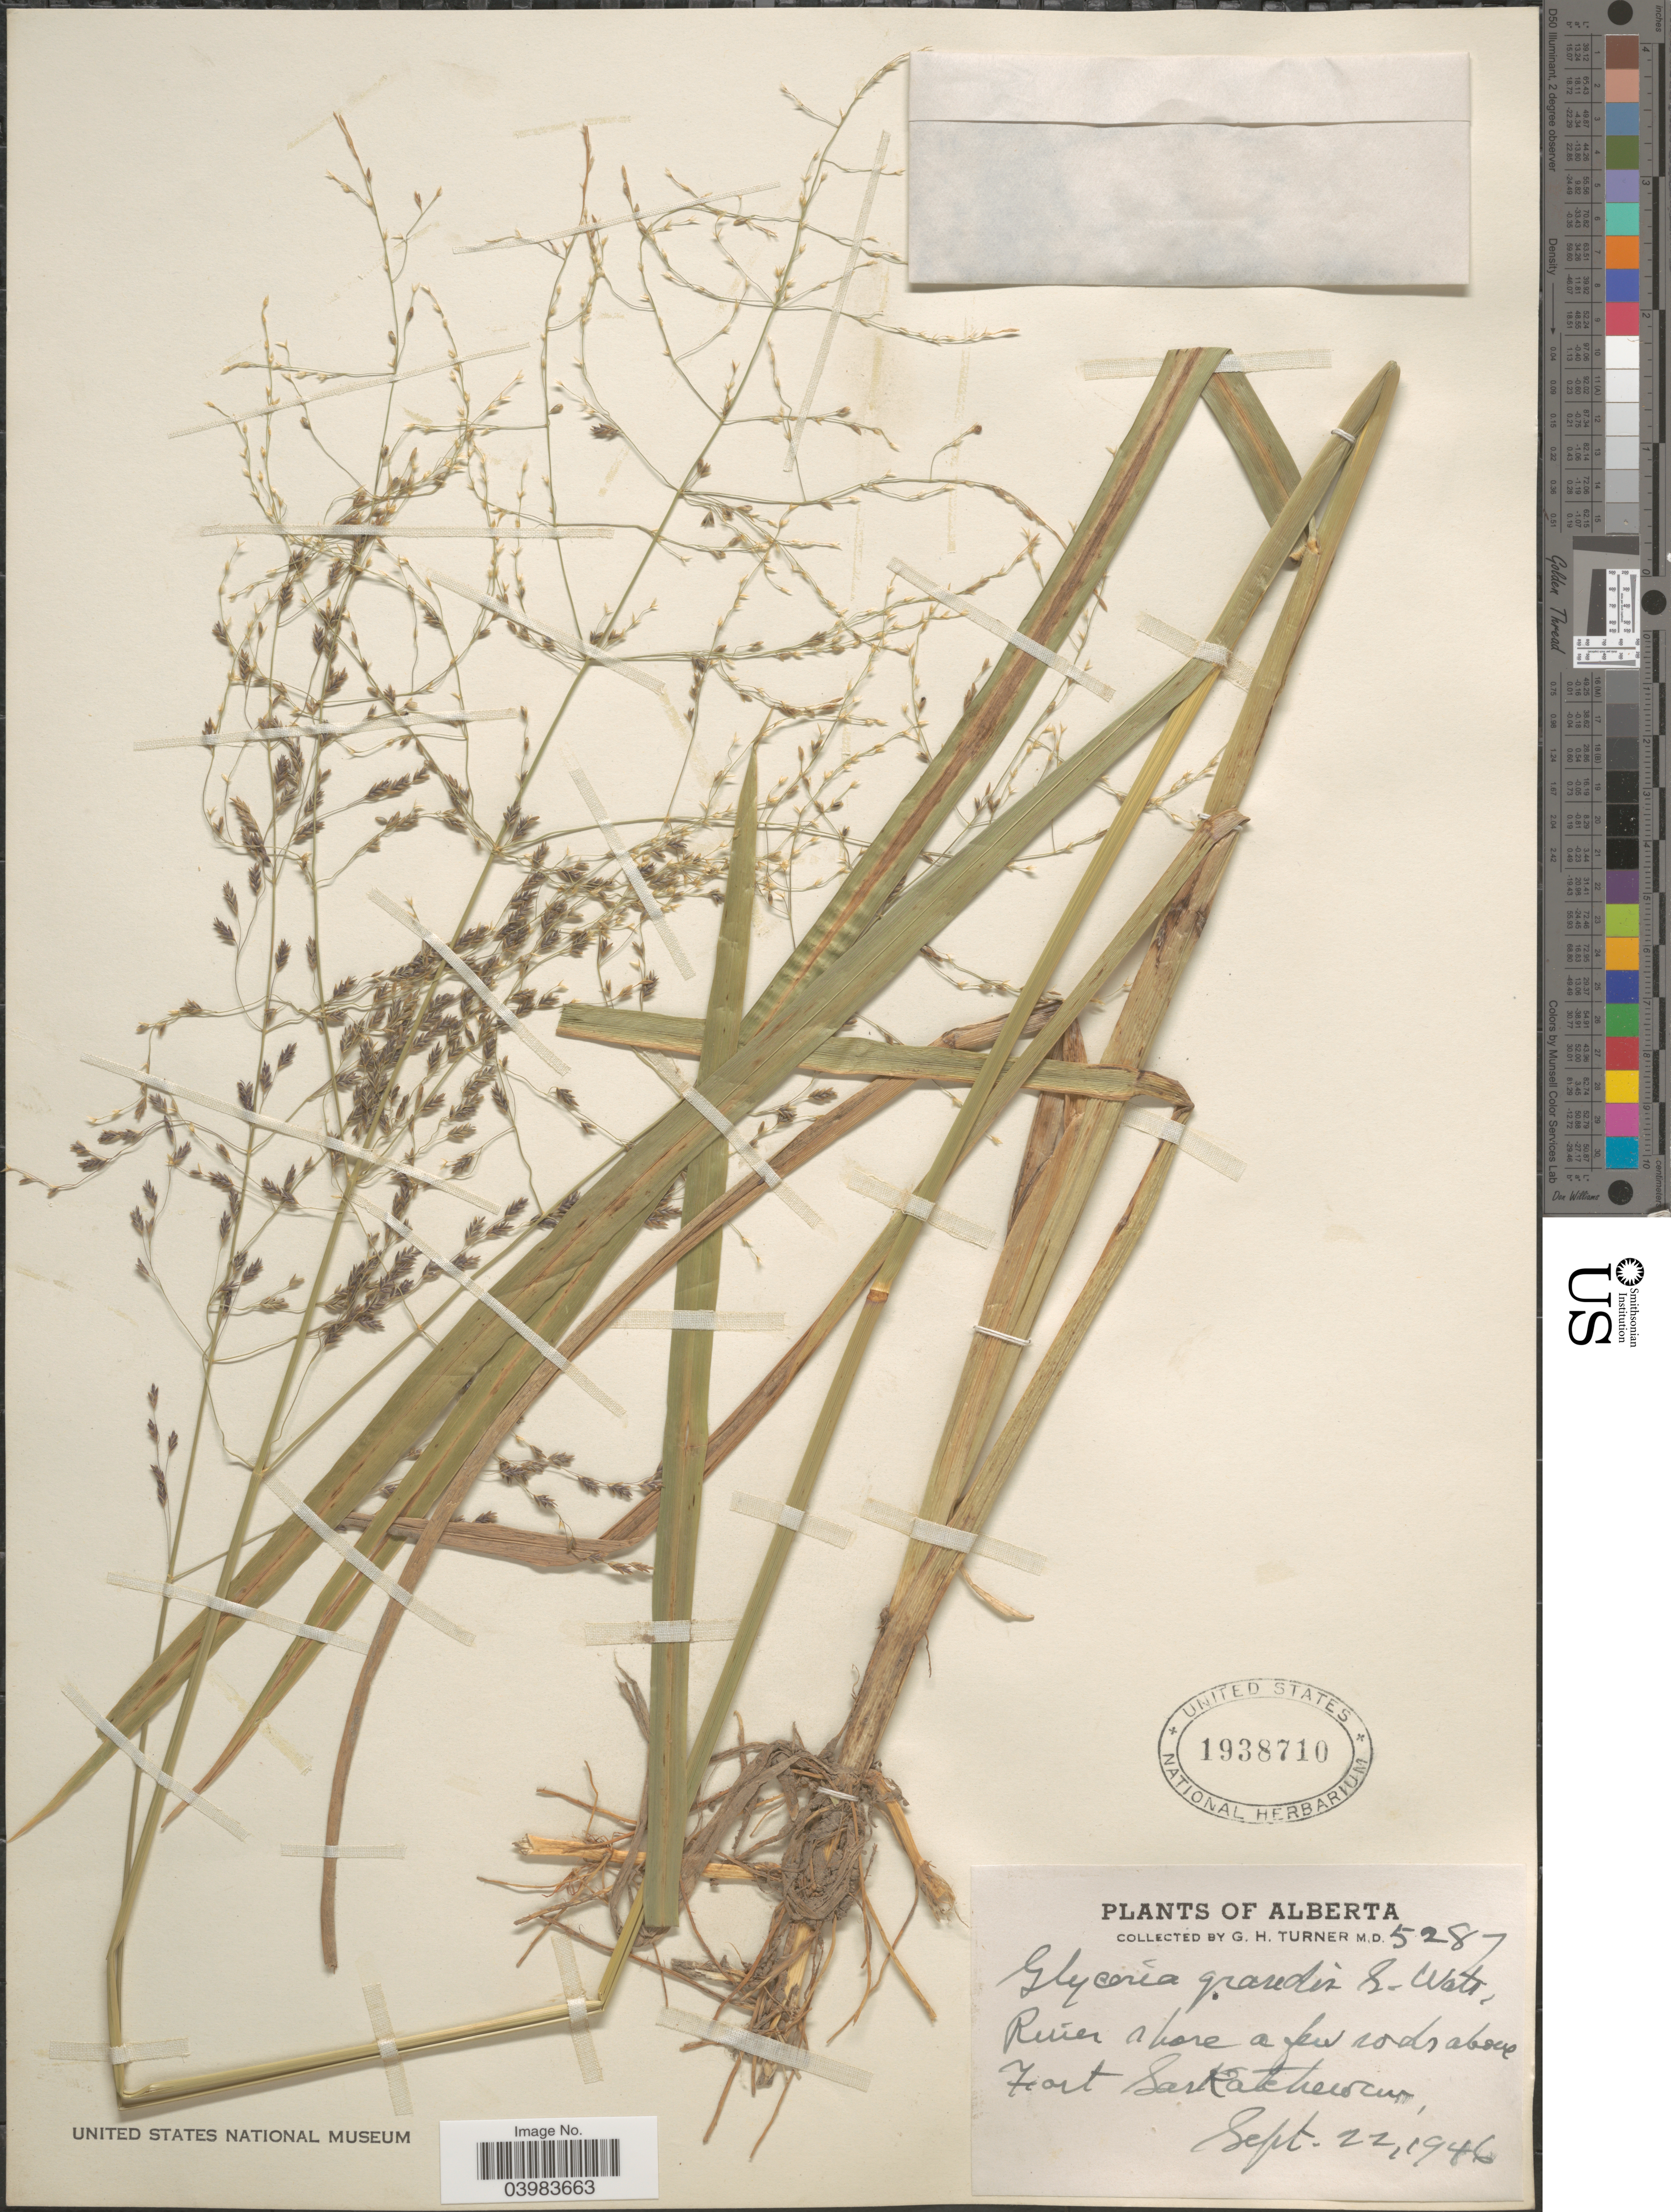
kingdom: Plantae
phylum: Tracheophyta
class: Liliopsida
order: Poales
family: Poaceae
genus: Glyceria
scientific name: Glyceria grandis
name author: S. Watson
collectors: G. H. Turner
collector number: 5287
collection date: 1946-09-22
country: Canada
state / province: Alberta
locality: River shore a few roads above Fort Saskatchewan.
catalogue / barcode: US 1938710